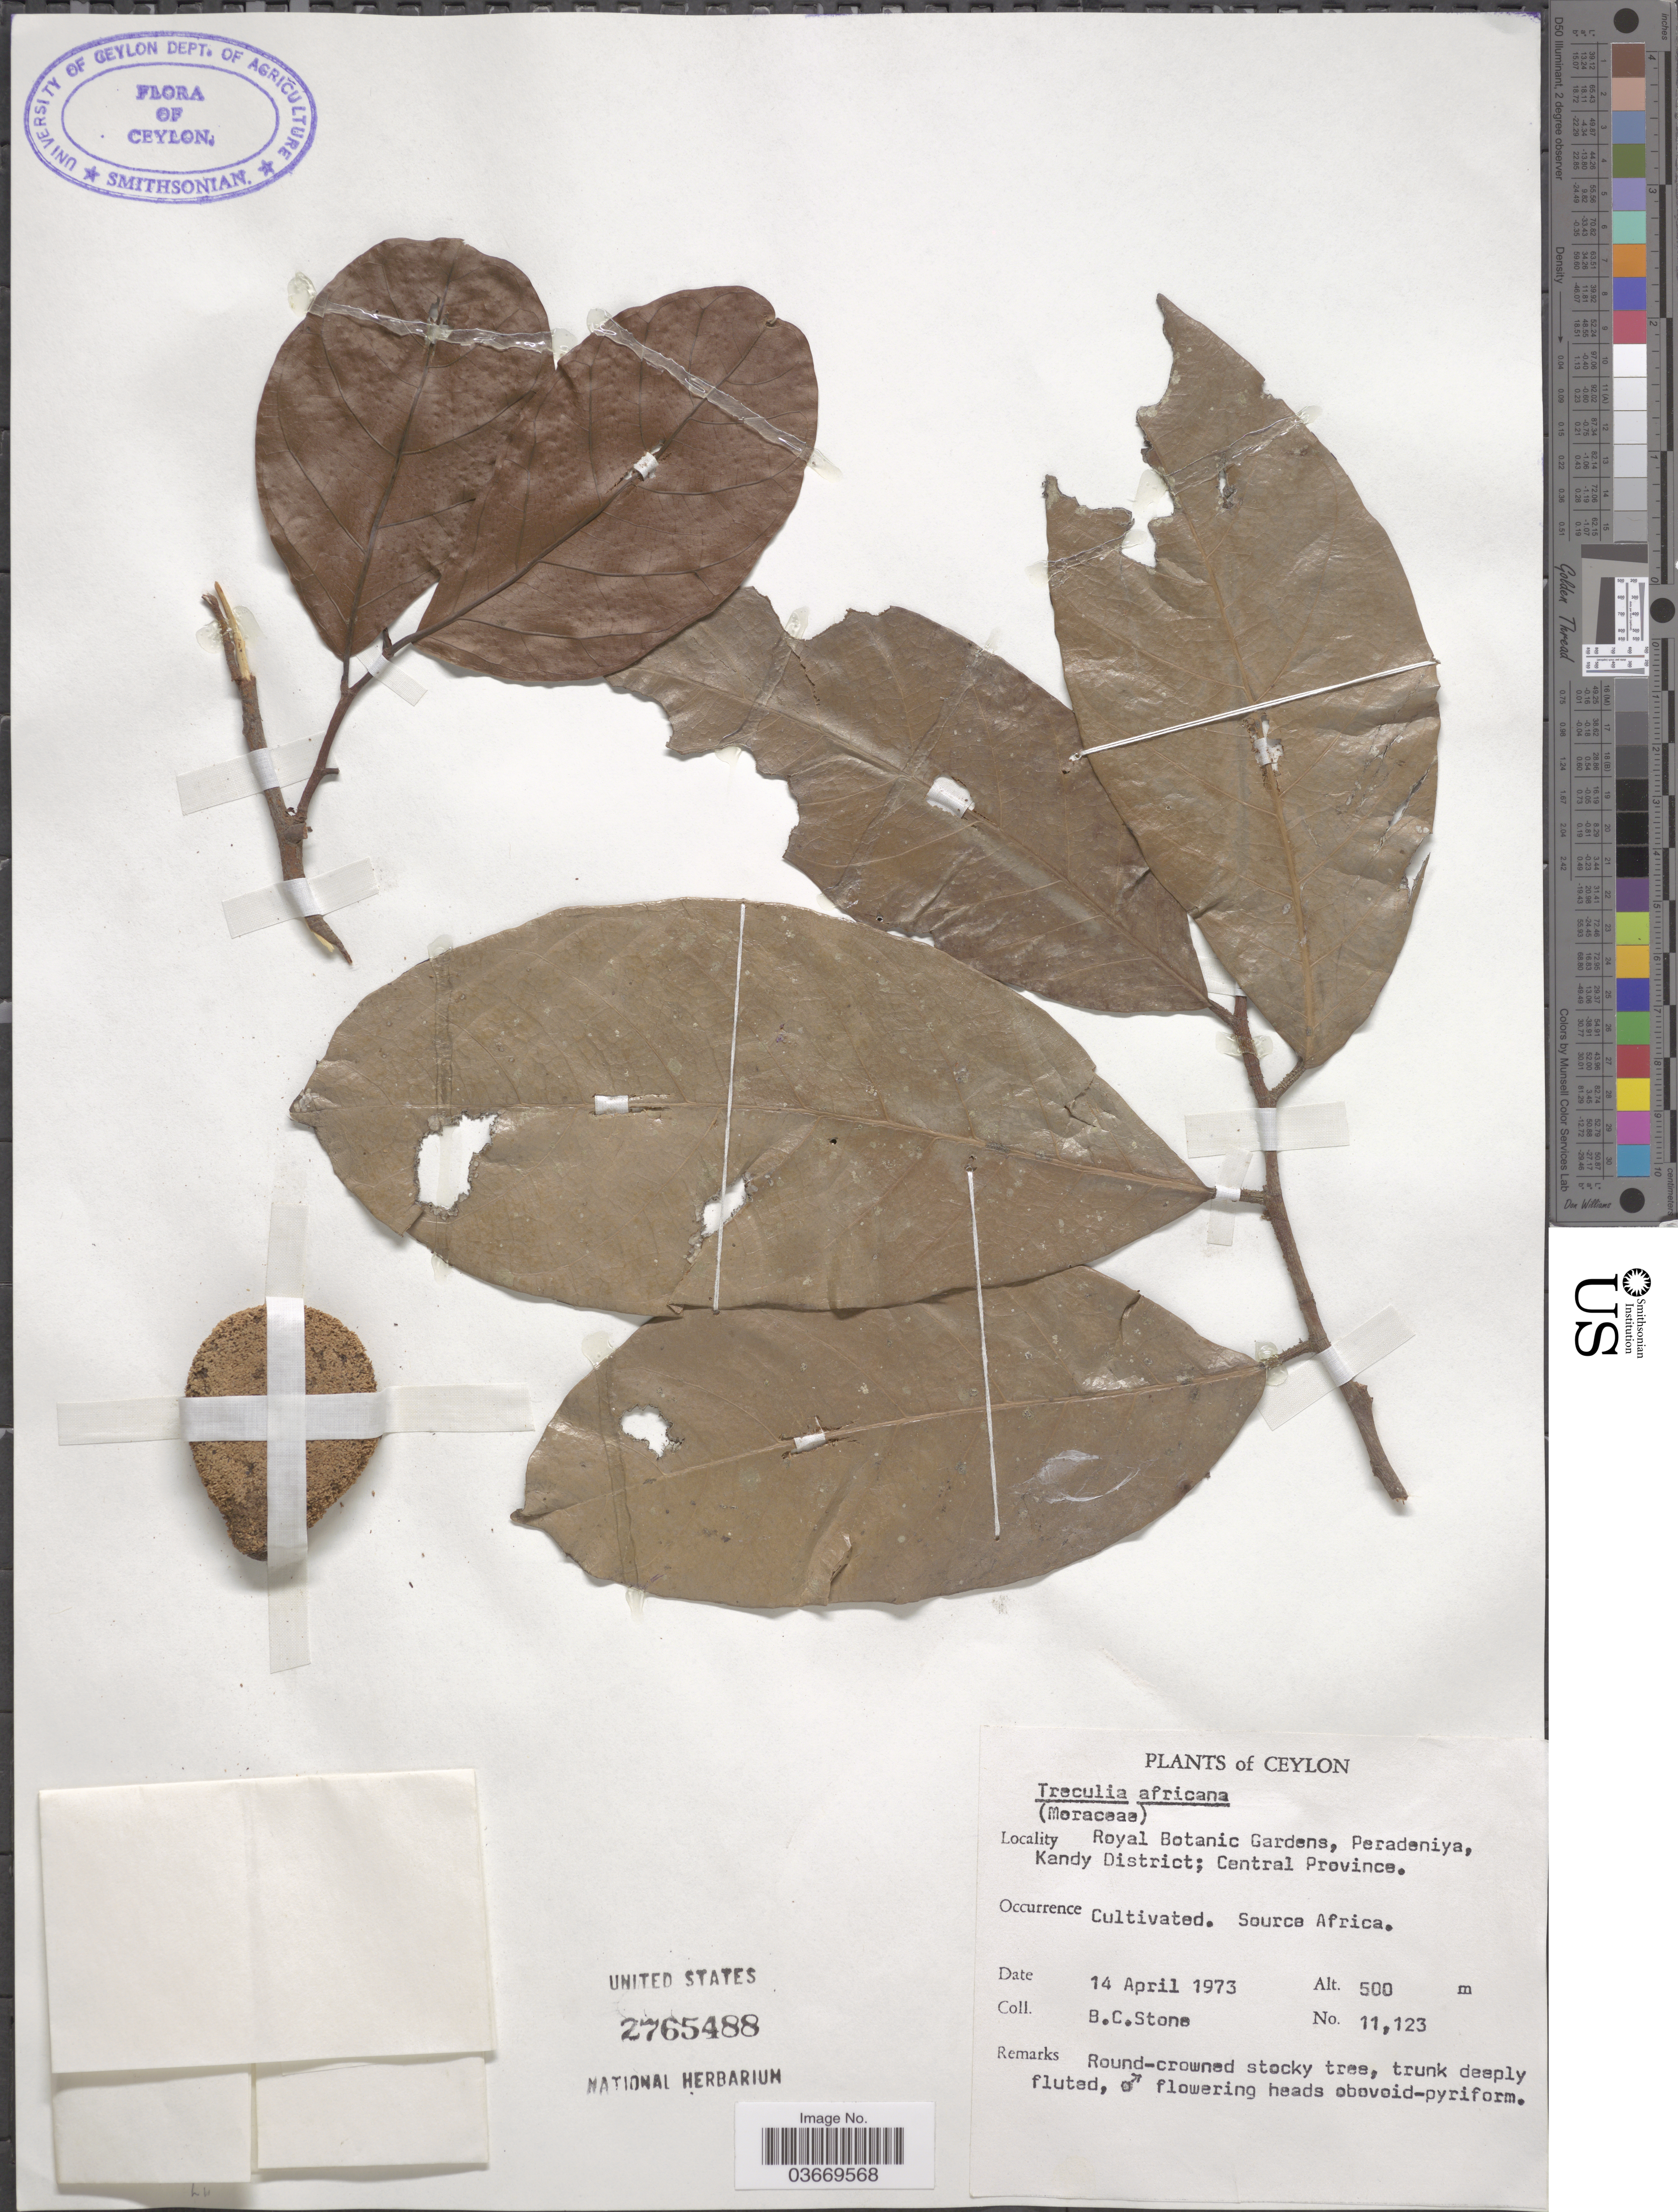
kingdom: Plantae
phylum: Tracheophyta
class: Magnoliopsida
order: Rosales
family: Moraceae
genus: Treculia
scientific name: Treculia africana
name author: Decne.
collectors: B. C. Stone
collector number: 11123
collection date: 1973-04-14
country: Sri Lanka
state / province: Central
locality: Ceylon. Royal Botanic Gardens, Peradeniya, Kandy District; Central Province.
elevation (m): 500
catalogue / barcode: US 2765488